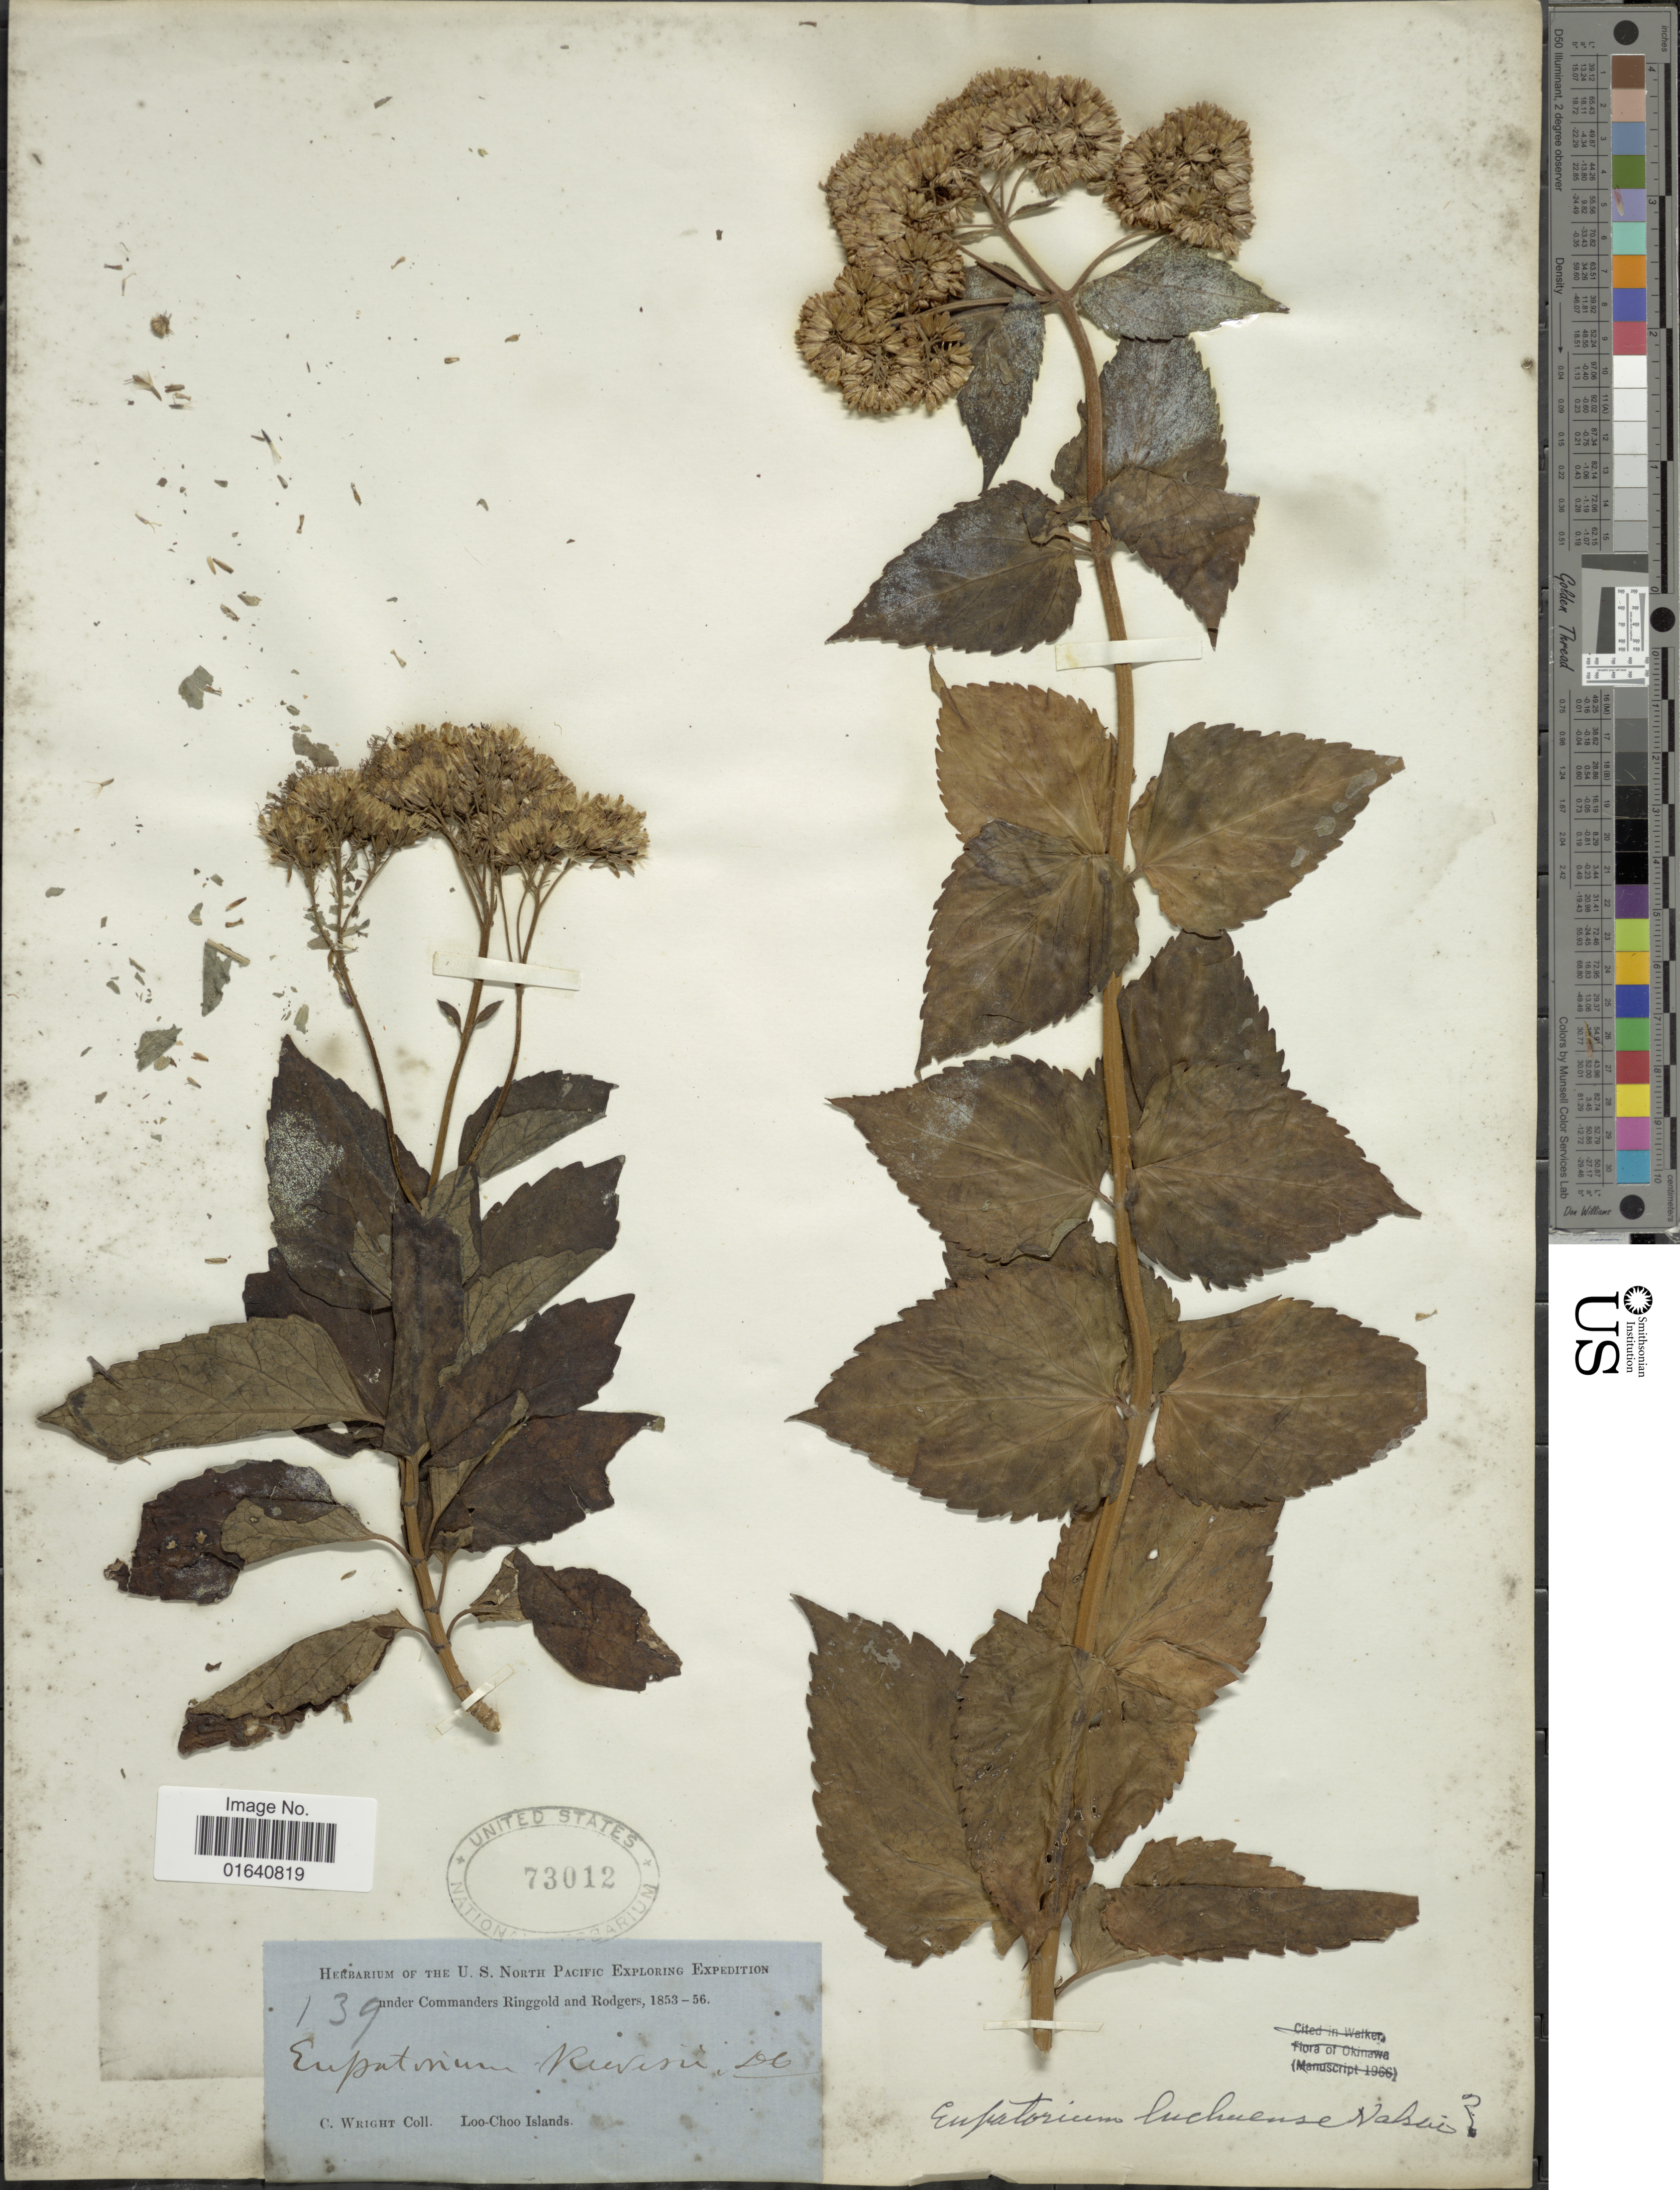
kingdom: Plantae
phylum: Tracheophyta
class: Magnoliopsida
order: Asterales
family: Asteraceae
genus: Eupatorium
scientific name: Eupatorium luchuense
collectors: C. Wright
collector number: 139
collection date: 1853/1856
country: Japan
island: Ryukyu Islands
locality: Loo-Choo Islands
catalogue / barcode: US 73012